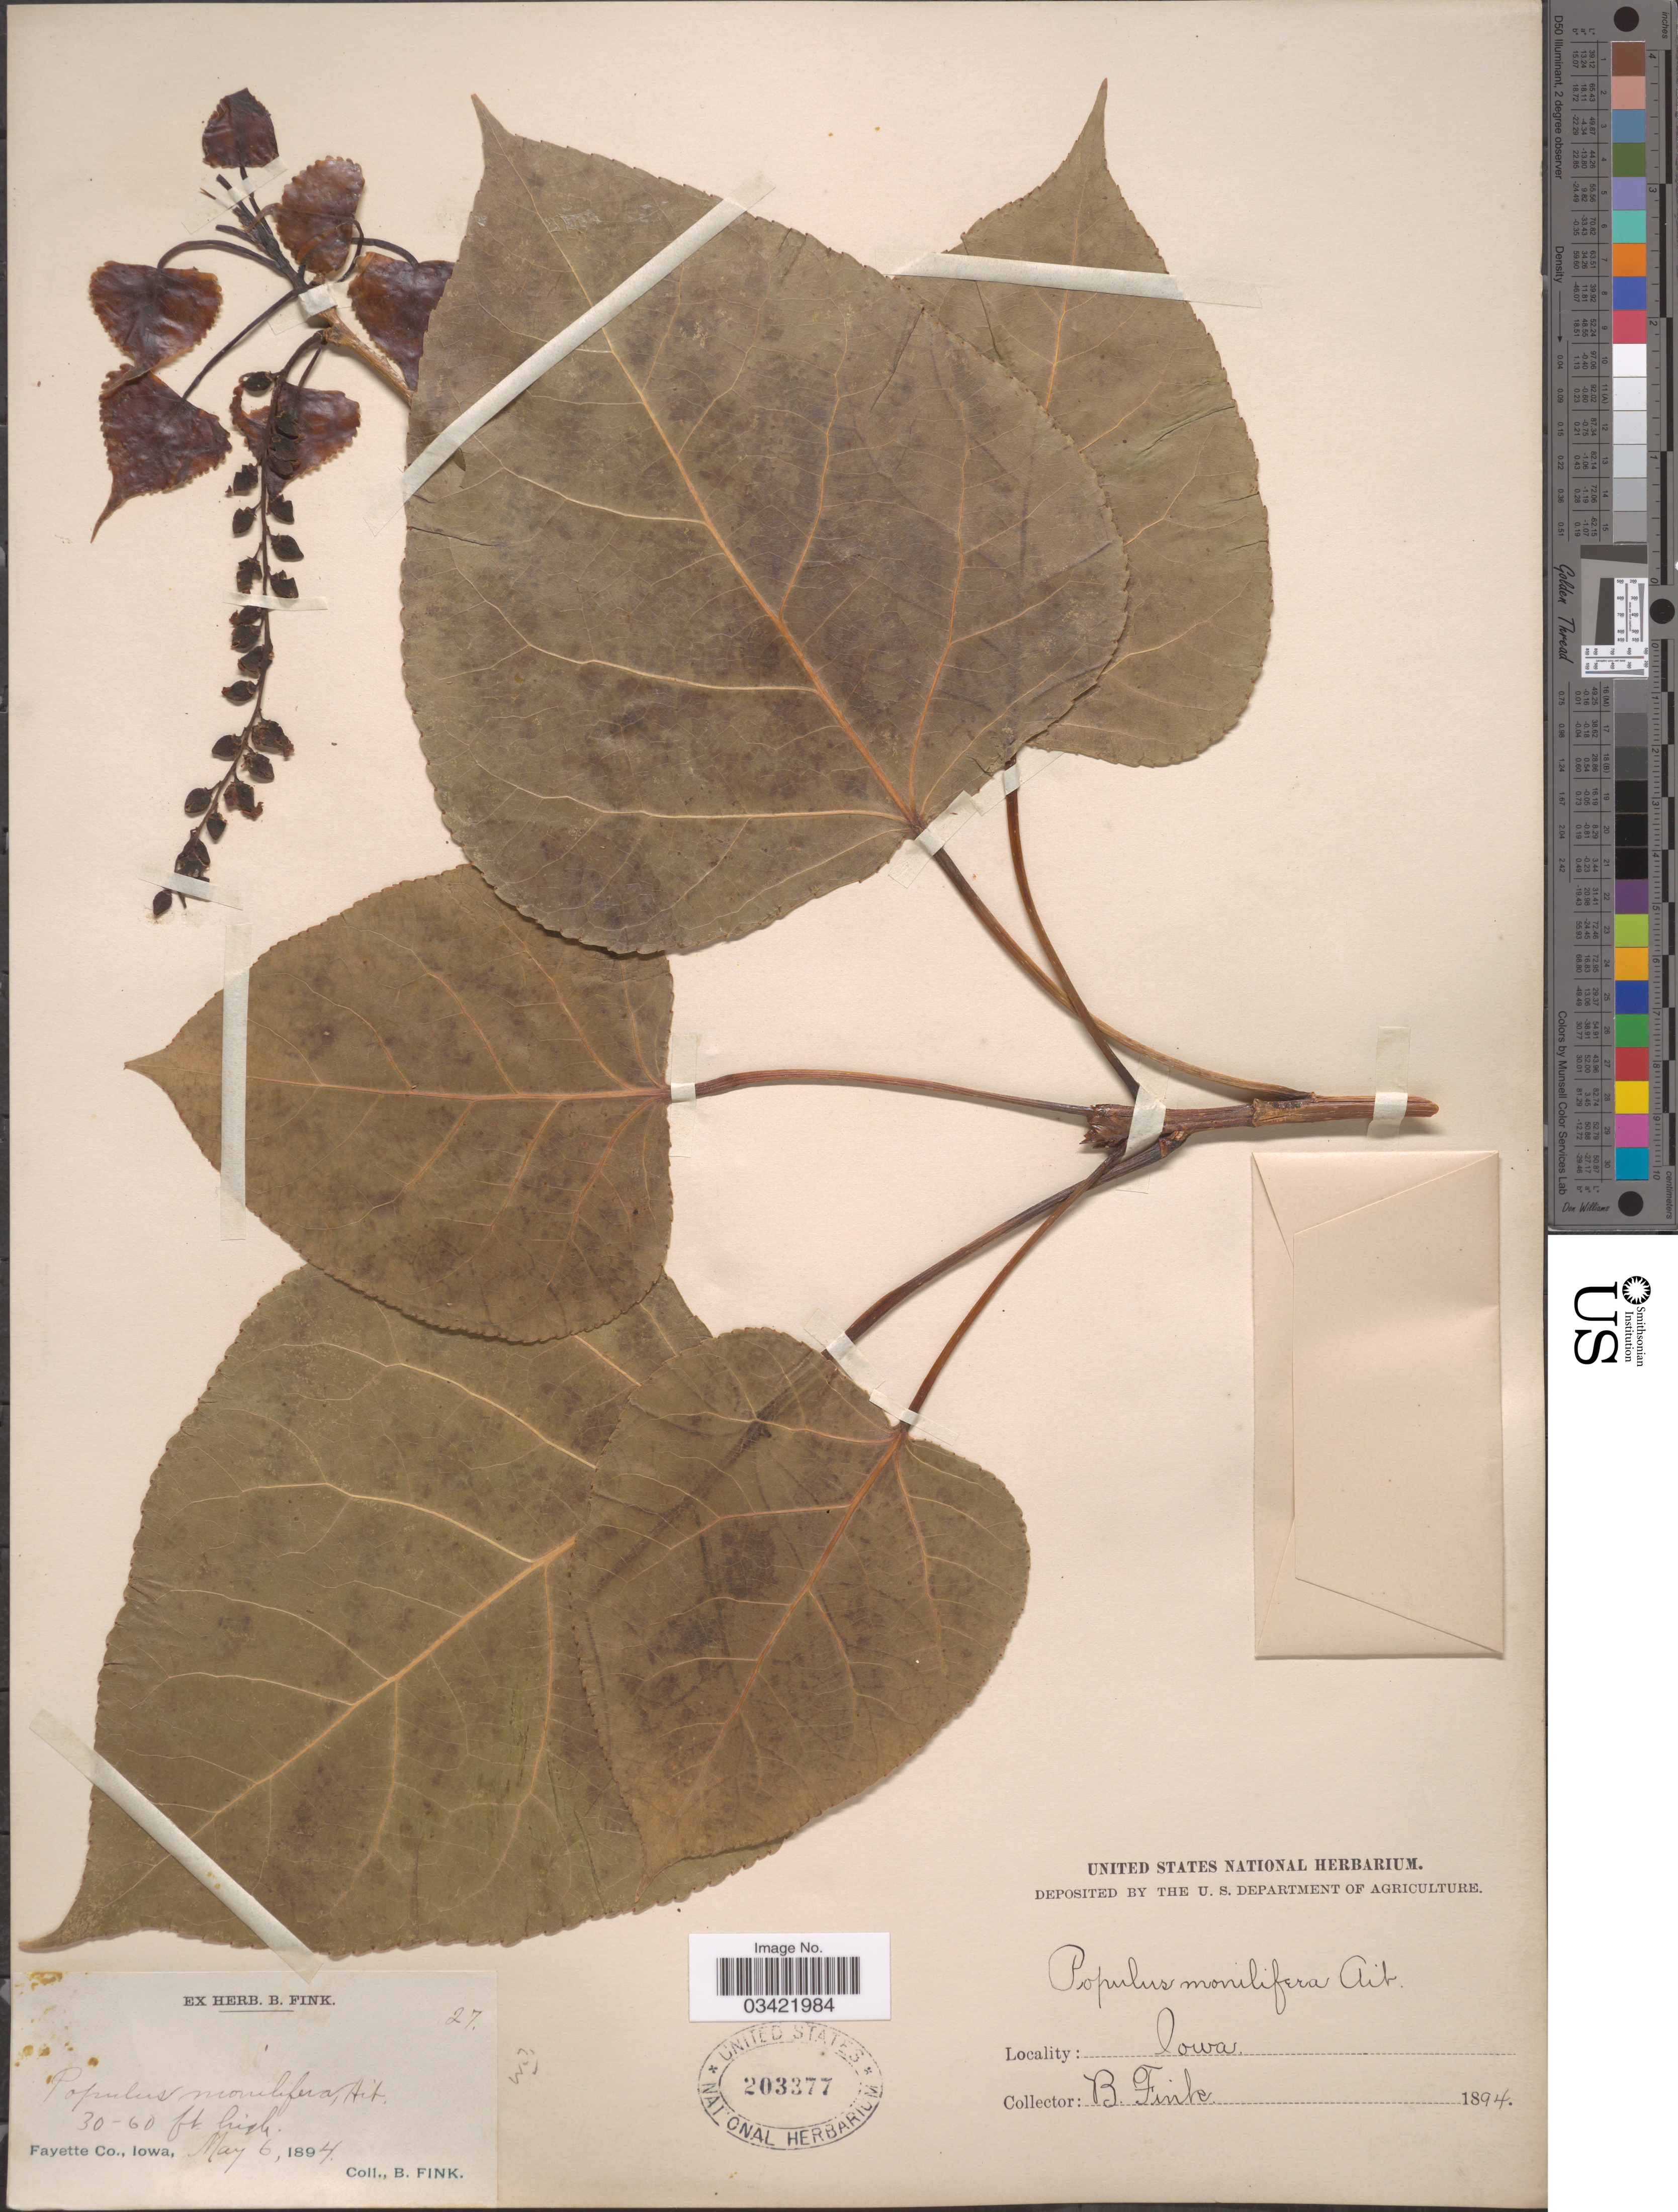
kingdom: Plantae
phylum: Tracheophyta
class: Magnoliopsida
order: Malpighiales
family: Salicaceae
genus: Populus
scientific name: Populus deltoides subsp. monilifera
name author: (Aiton) Eckenw.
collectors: B. Fink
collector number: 27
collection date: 1894-05-06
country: United States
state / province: Iowa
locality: Fayette Co.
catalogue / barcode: US 203377